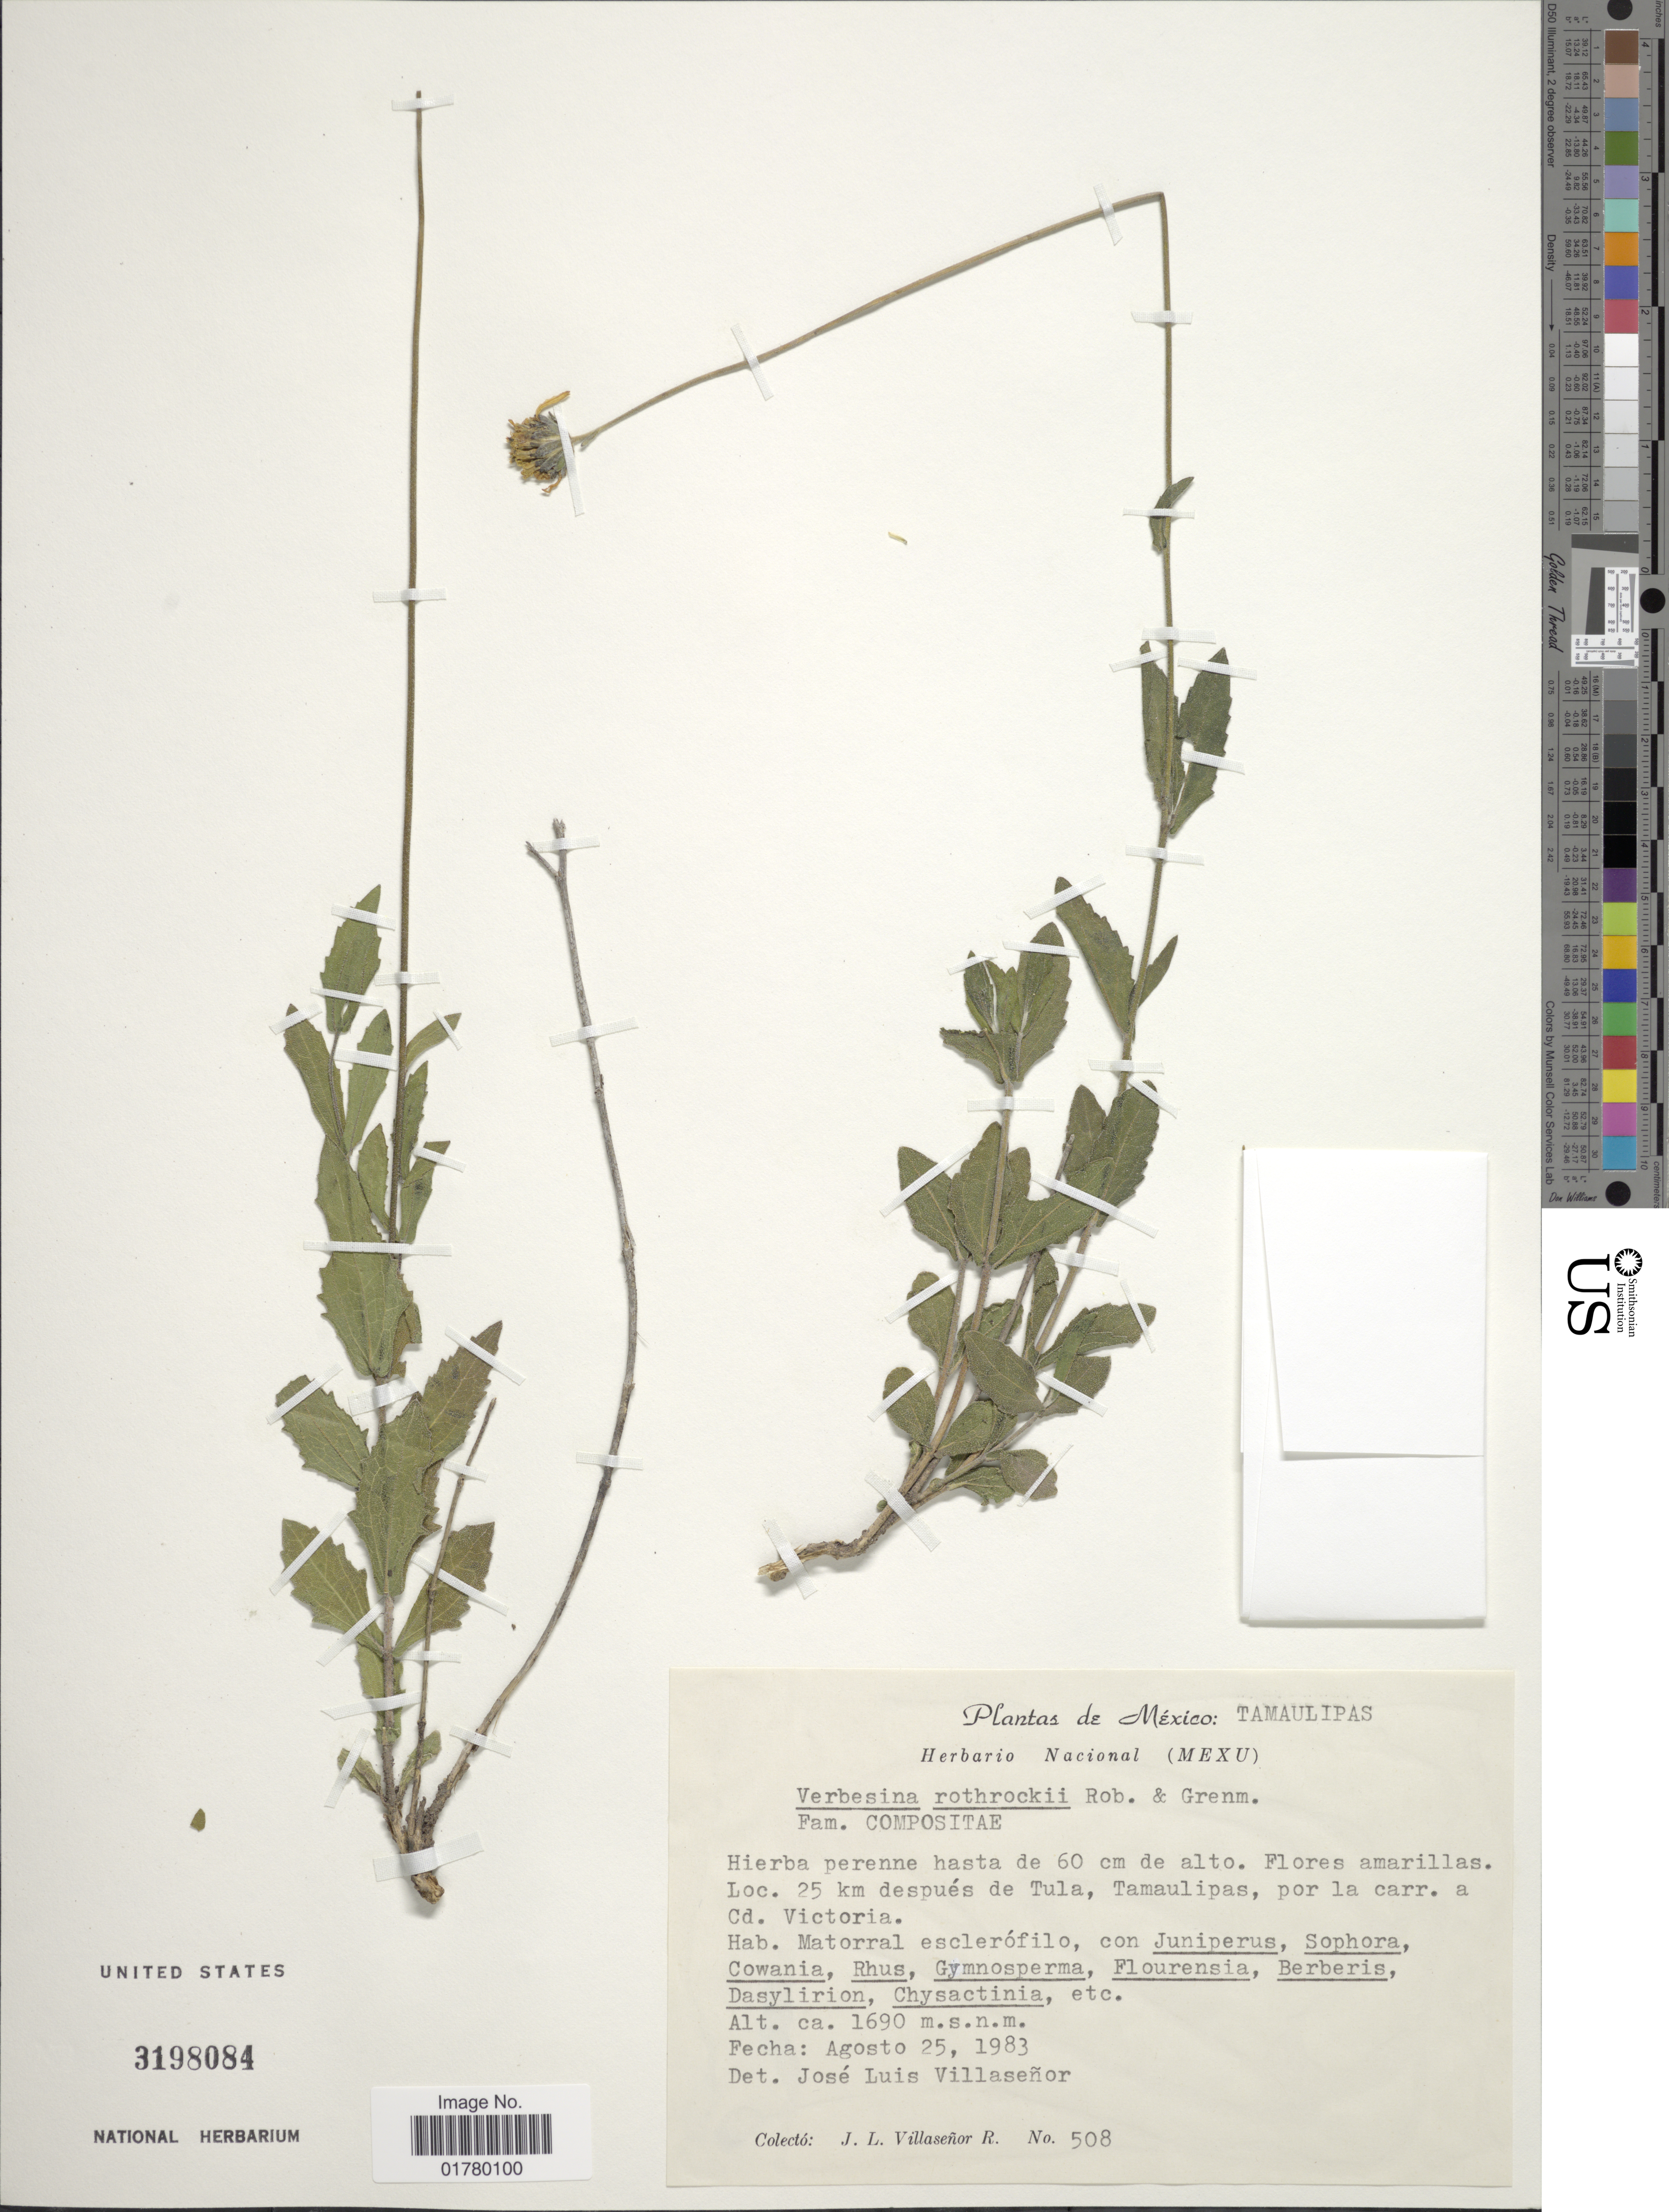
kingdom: Plantae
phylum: Tracheophyta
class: Magnoliopsida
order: Asterales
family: Asteraceae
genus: Verbesina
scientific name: Verbesina rothrockii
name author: B.L. Rob. & Greenm.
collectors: J. L. Villasenor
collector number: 508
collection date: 1983-08-25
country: Mexico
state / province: Tamaulipas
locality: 25 km después de Tula, Tamaulipas, por la carr. a Cd. Victoria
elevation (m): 1690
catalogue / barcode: US 3198084